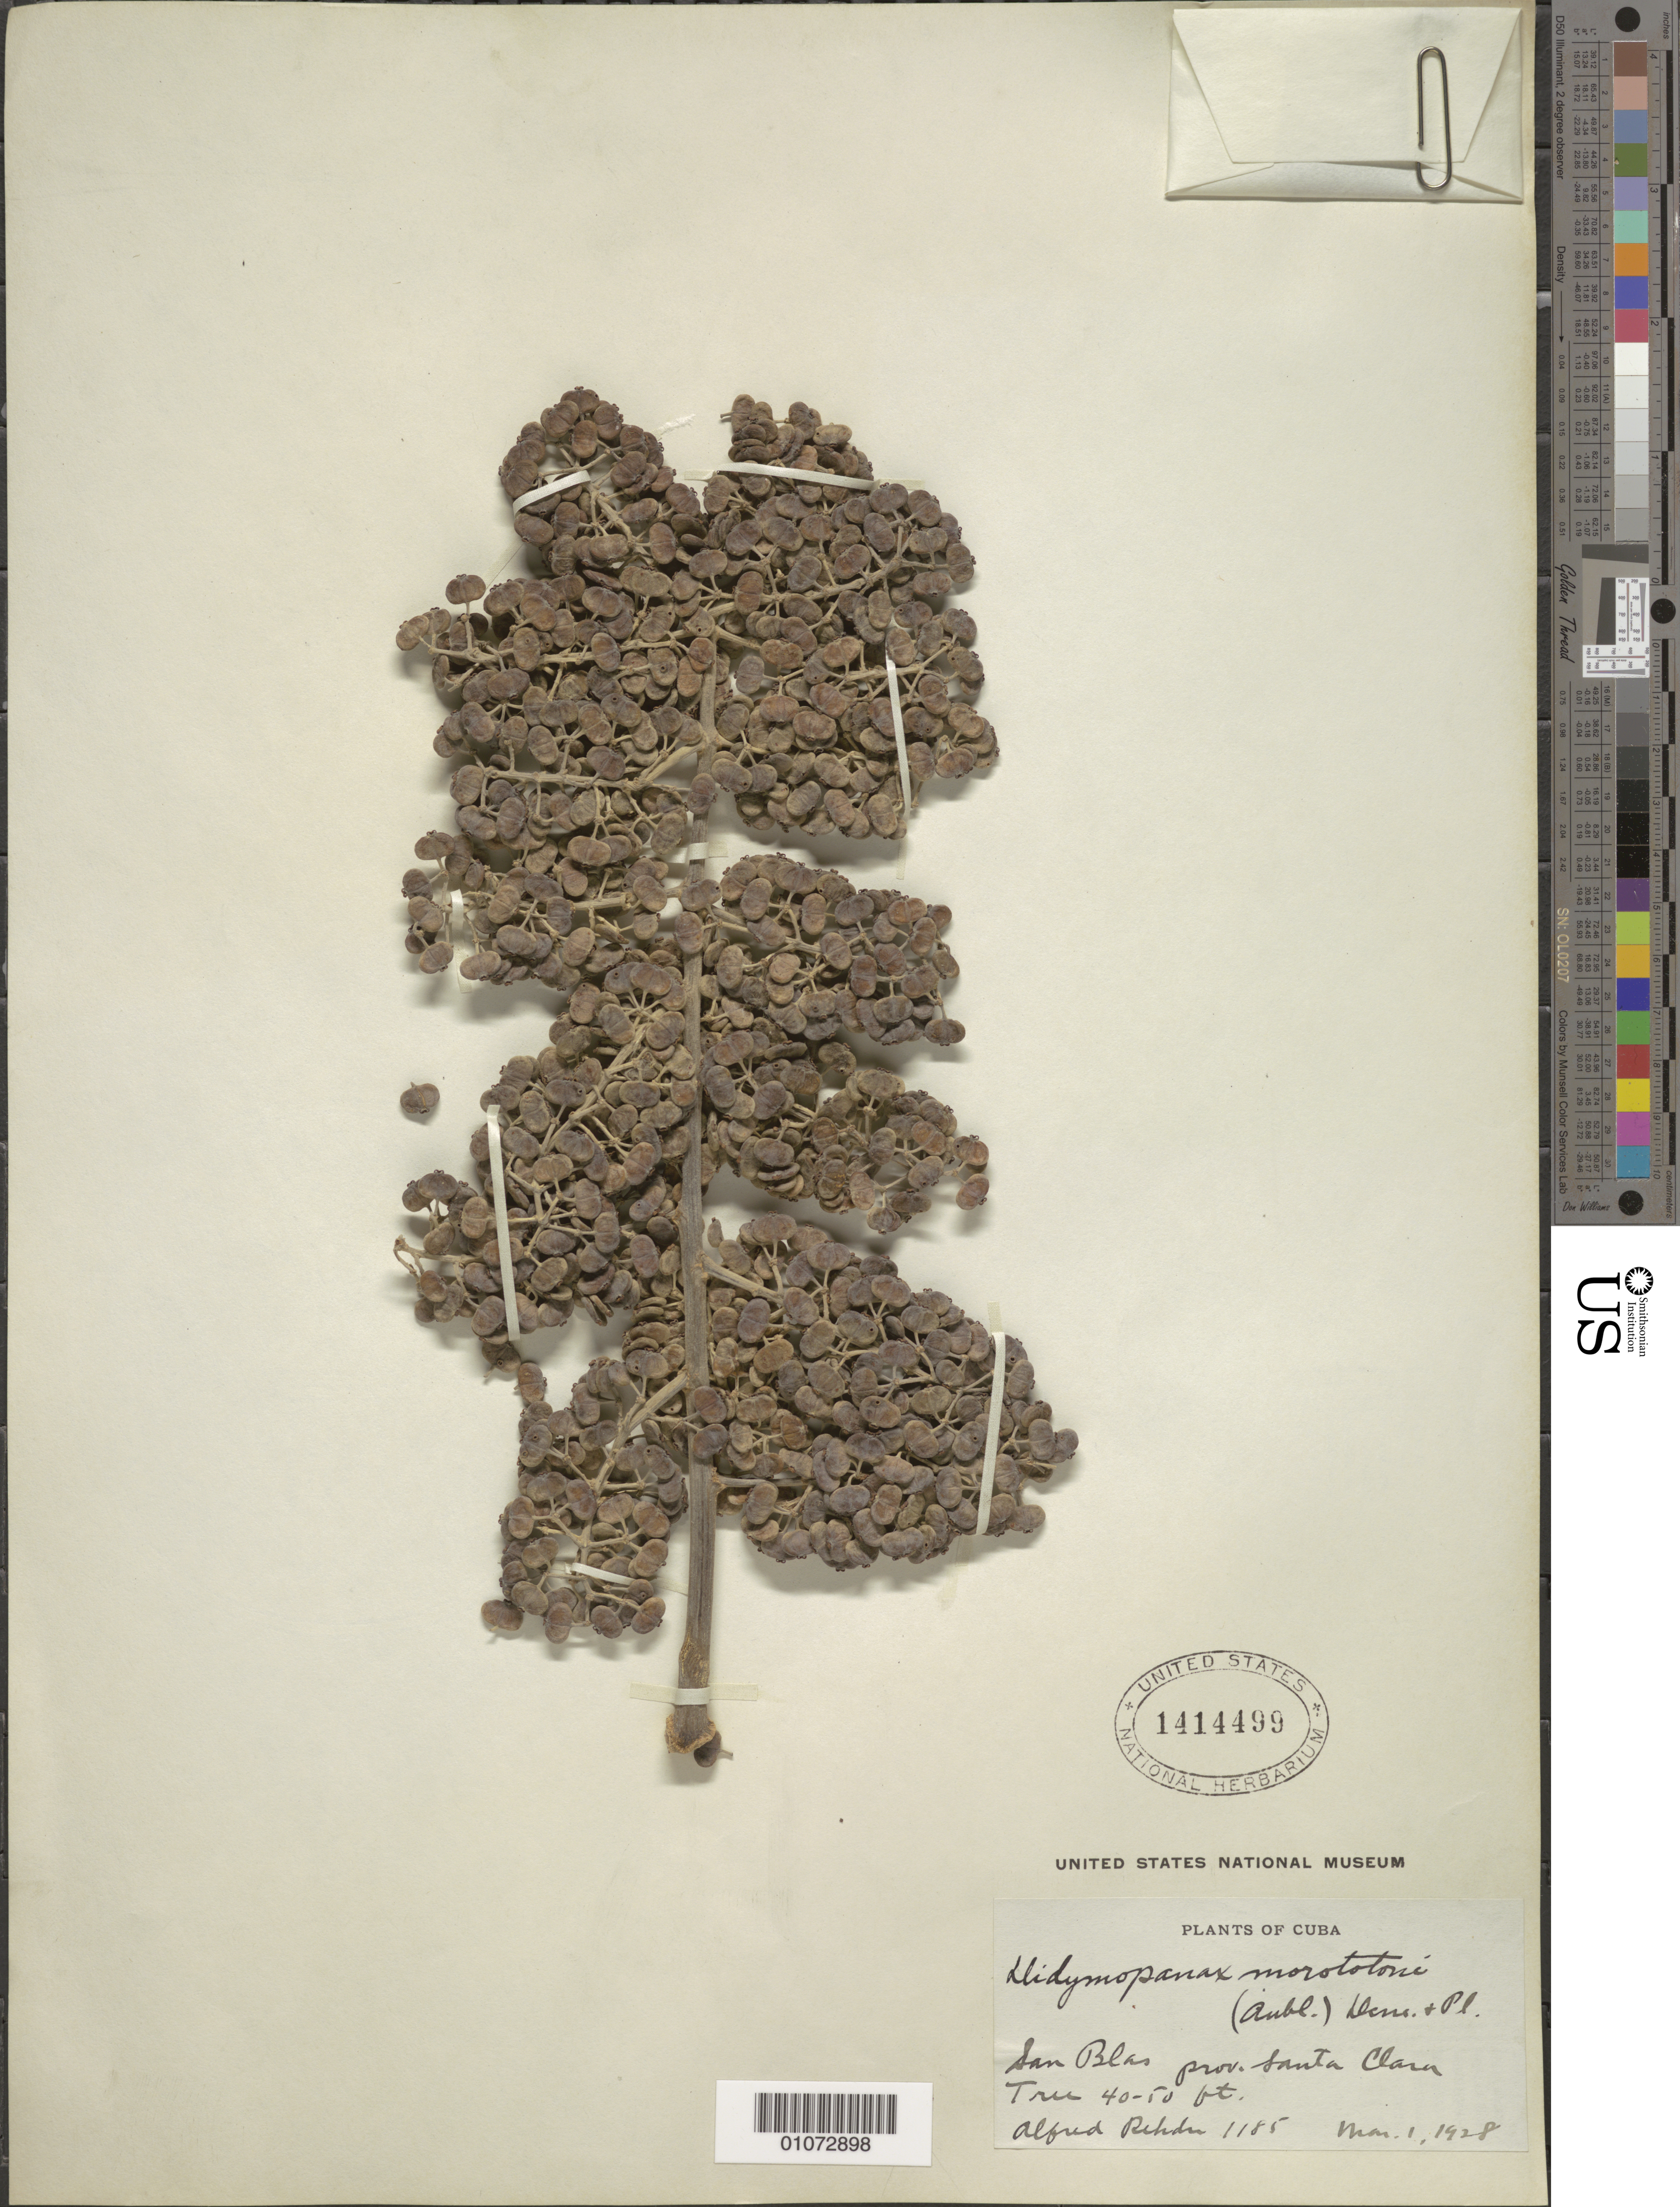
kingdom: Plantae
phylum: Tracheophyta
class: Magnoliopsida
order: Apiales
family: Araliaceae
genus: Didymopanax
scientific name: Didymopanax morototoni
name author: (Aubl.) Decne. & Planch.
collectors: A. Rehder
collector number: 1185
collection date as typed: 01 Mar 1928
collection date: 1928-03-01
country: Cuba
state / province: Villa Clara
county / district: Santa Clara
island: Cuba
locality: San Blas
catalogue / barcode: US 1414499